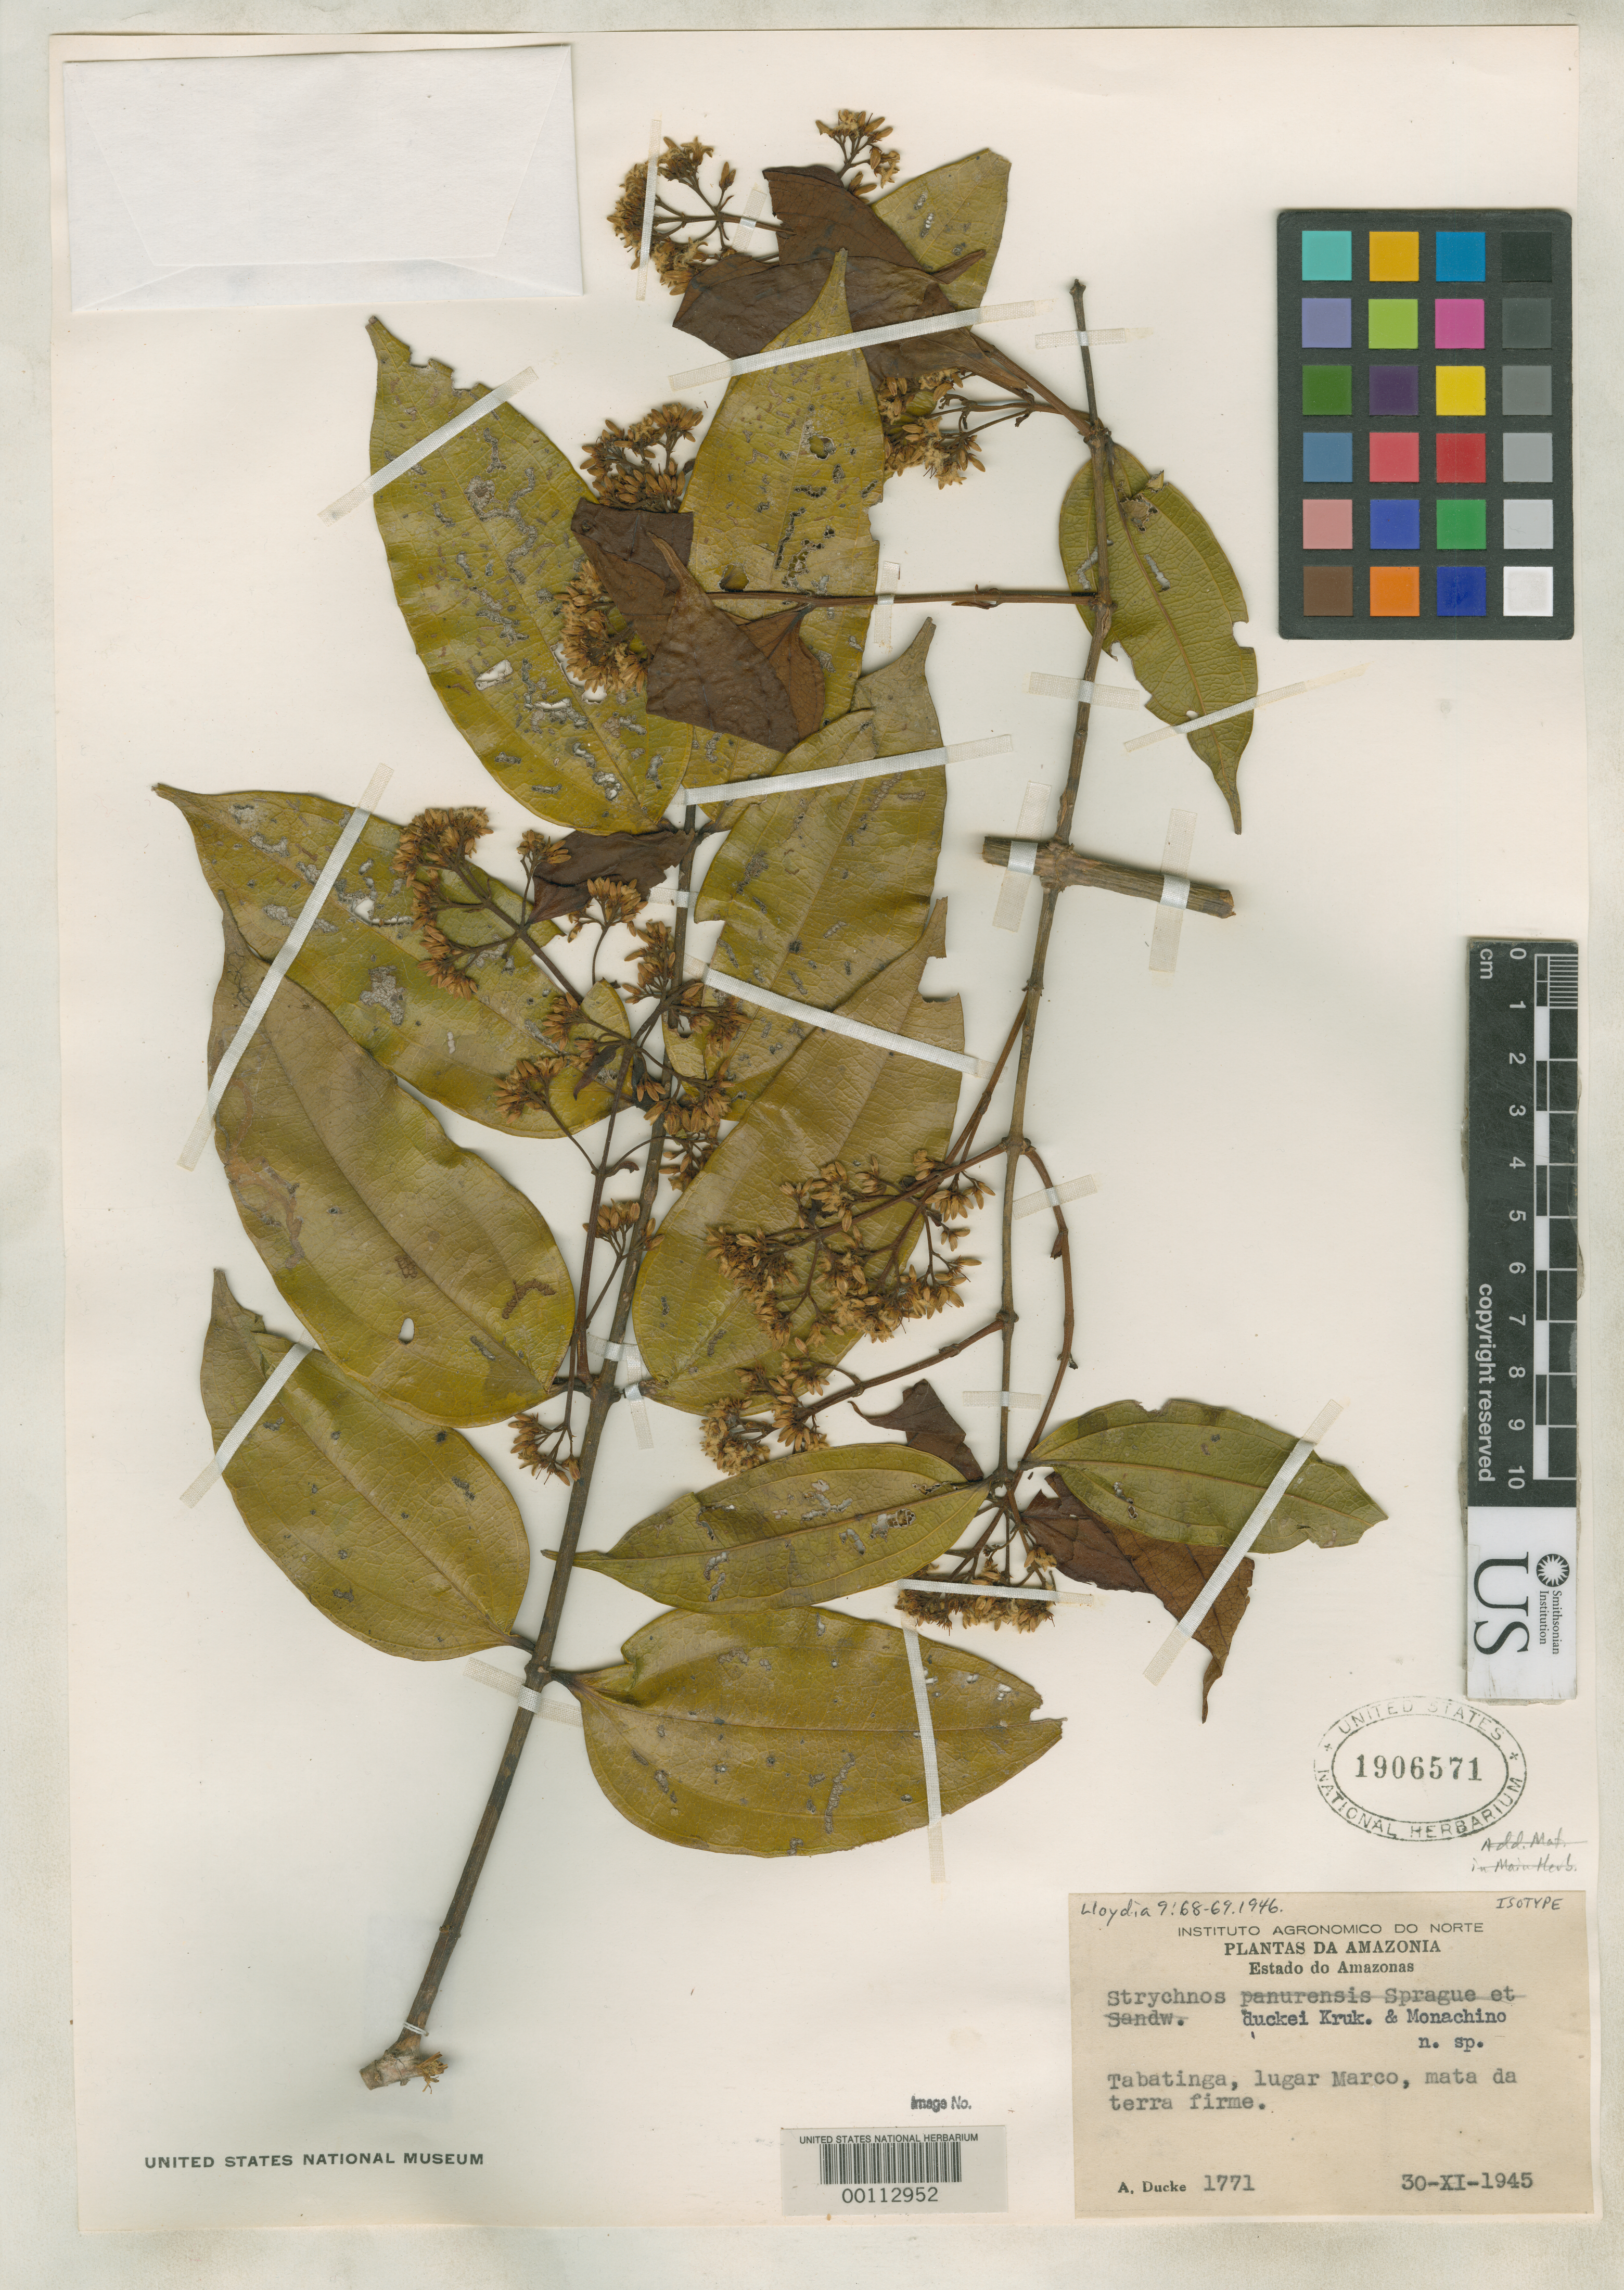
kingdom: Plantae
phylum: Tracheophyta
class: Magnoliopsida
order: Gentianales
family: Loganiaceae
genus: Strychnos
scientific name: Strychnos duckei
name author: Krukoff & Monach.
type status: Isotype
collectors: A. Ducke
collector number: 1771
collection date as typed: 30 Nov 1945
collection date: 1945-11-30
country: Brazil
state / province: Amazonas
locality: Tabatinga-Marco, basin of upper Solimoes.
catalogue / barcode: US 1906571